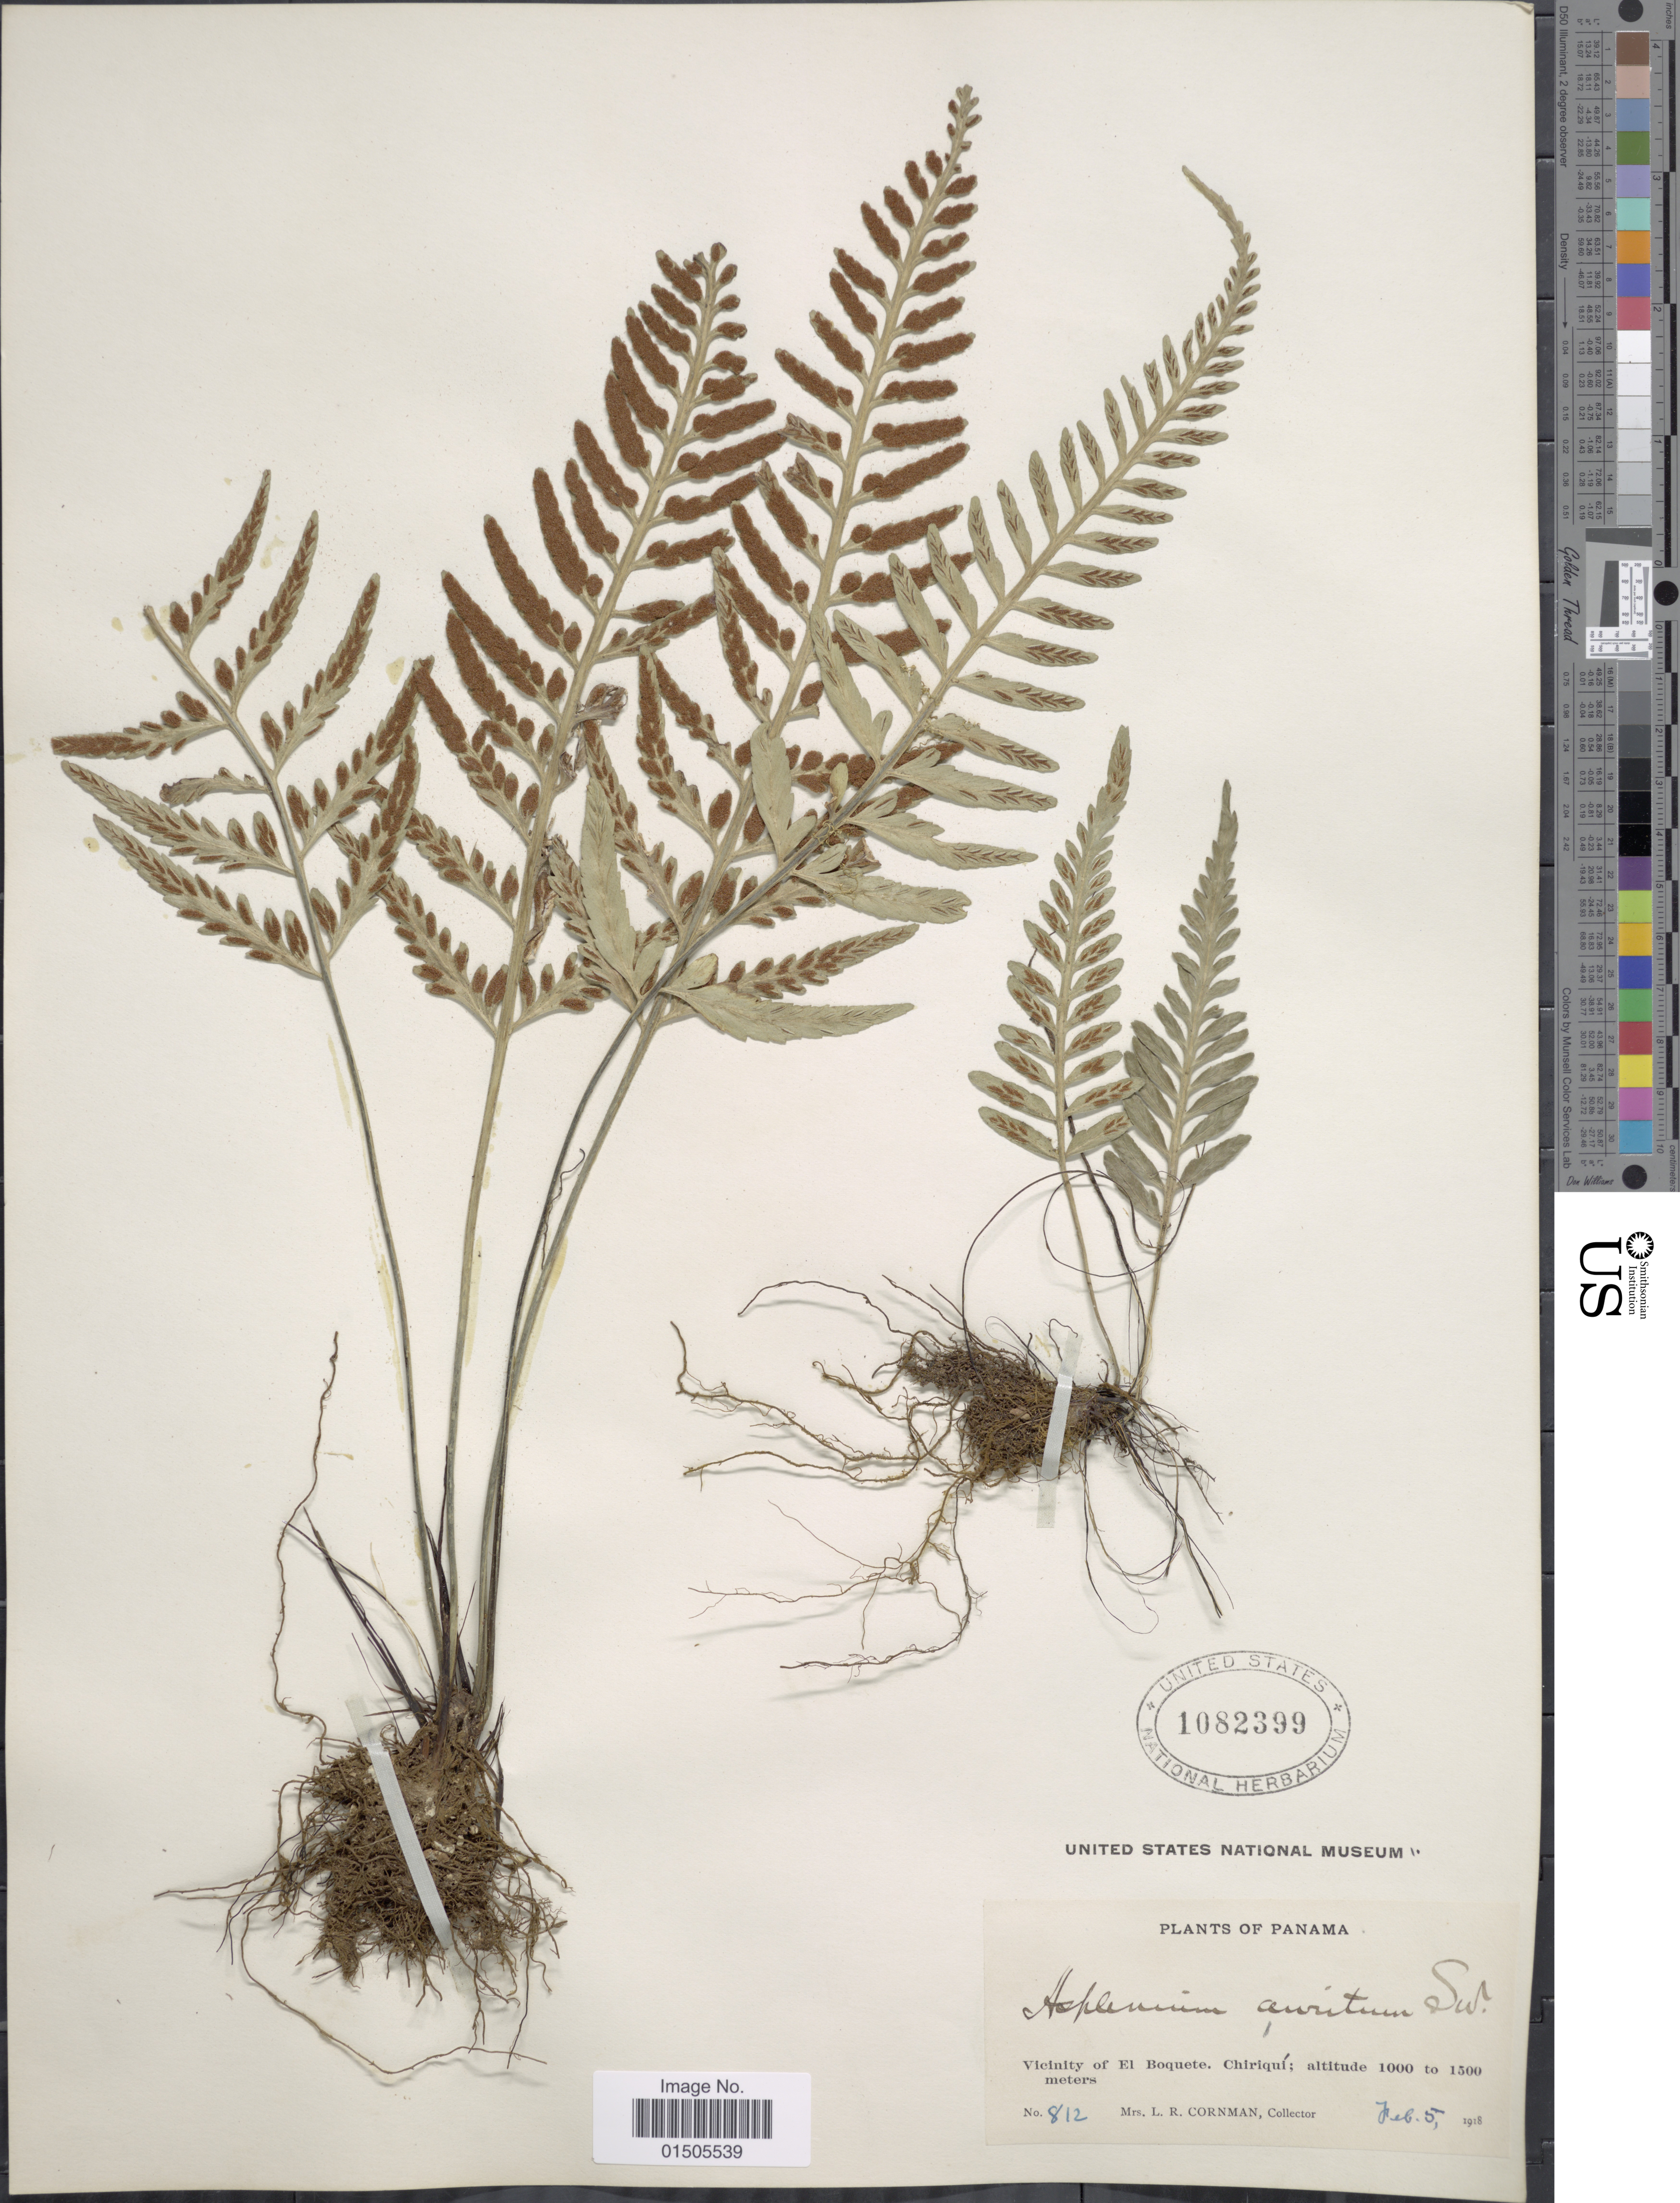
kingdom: Plantae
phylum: Tracheophyta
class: Polypodiopsida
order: Polypodiales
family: Aspleniaceae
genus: Asplenium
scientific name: Asplenium auritum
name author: Sw.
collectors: L. Cornman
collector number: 812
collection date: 1918-02-05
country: Panama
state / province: Chiriqui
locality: Vicinity of El Boquete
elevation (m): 1000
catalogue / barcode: US 1082399